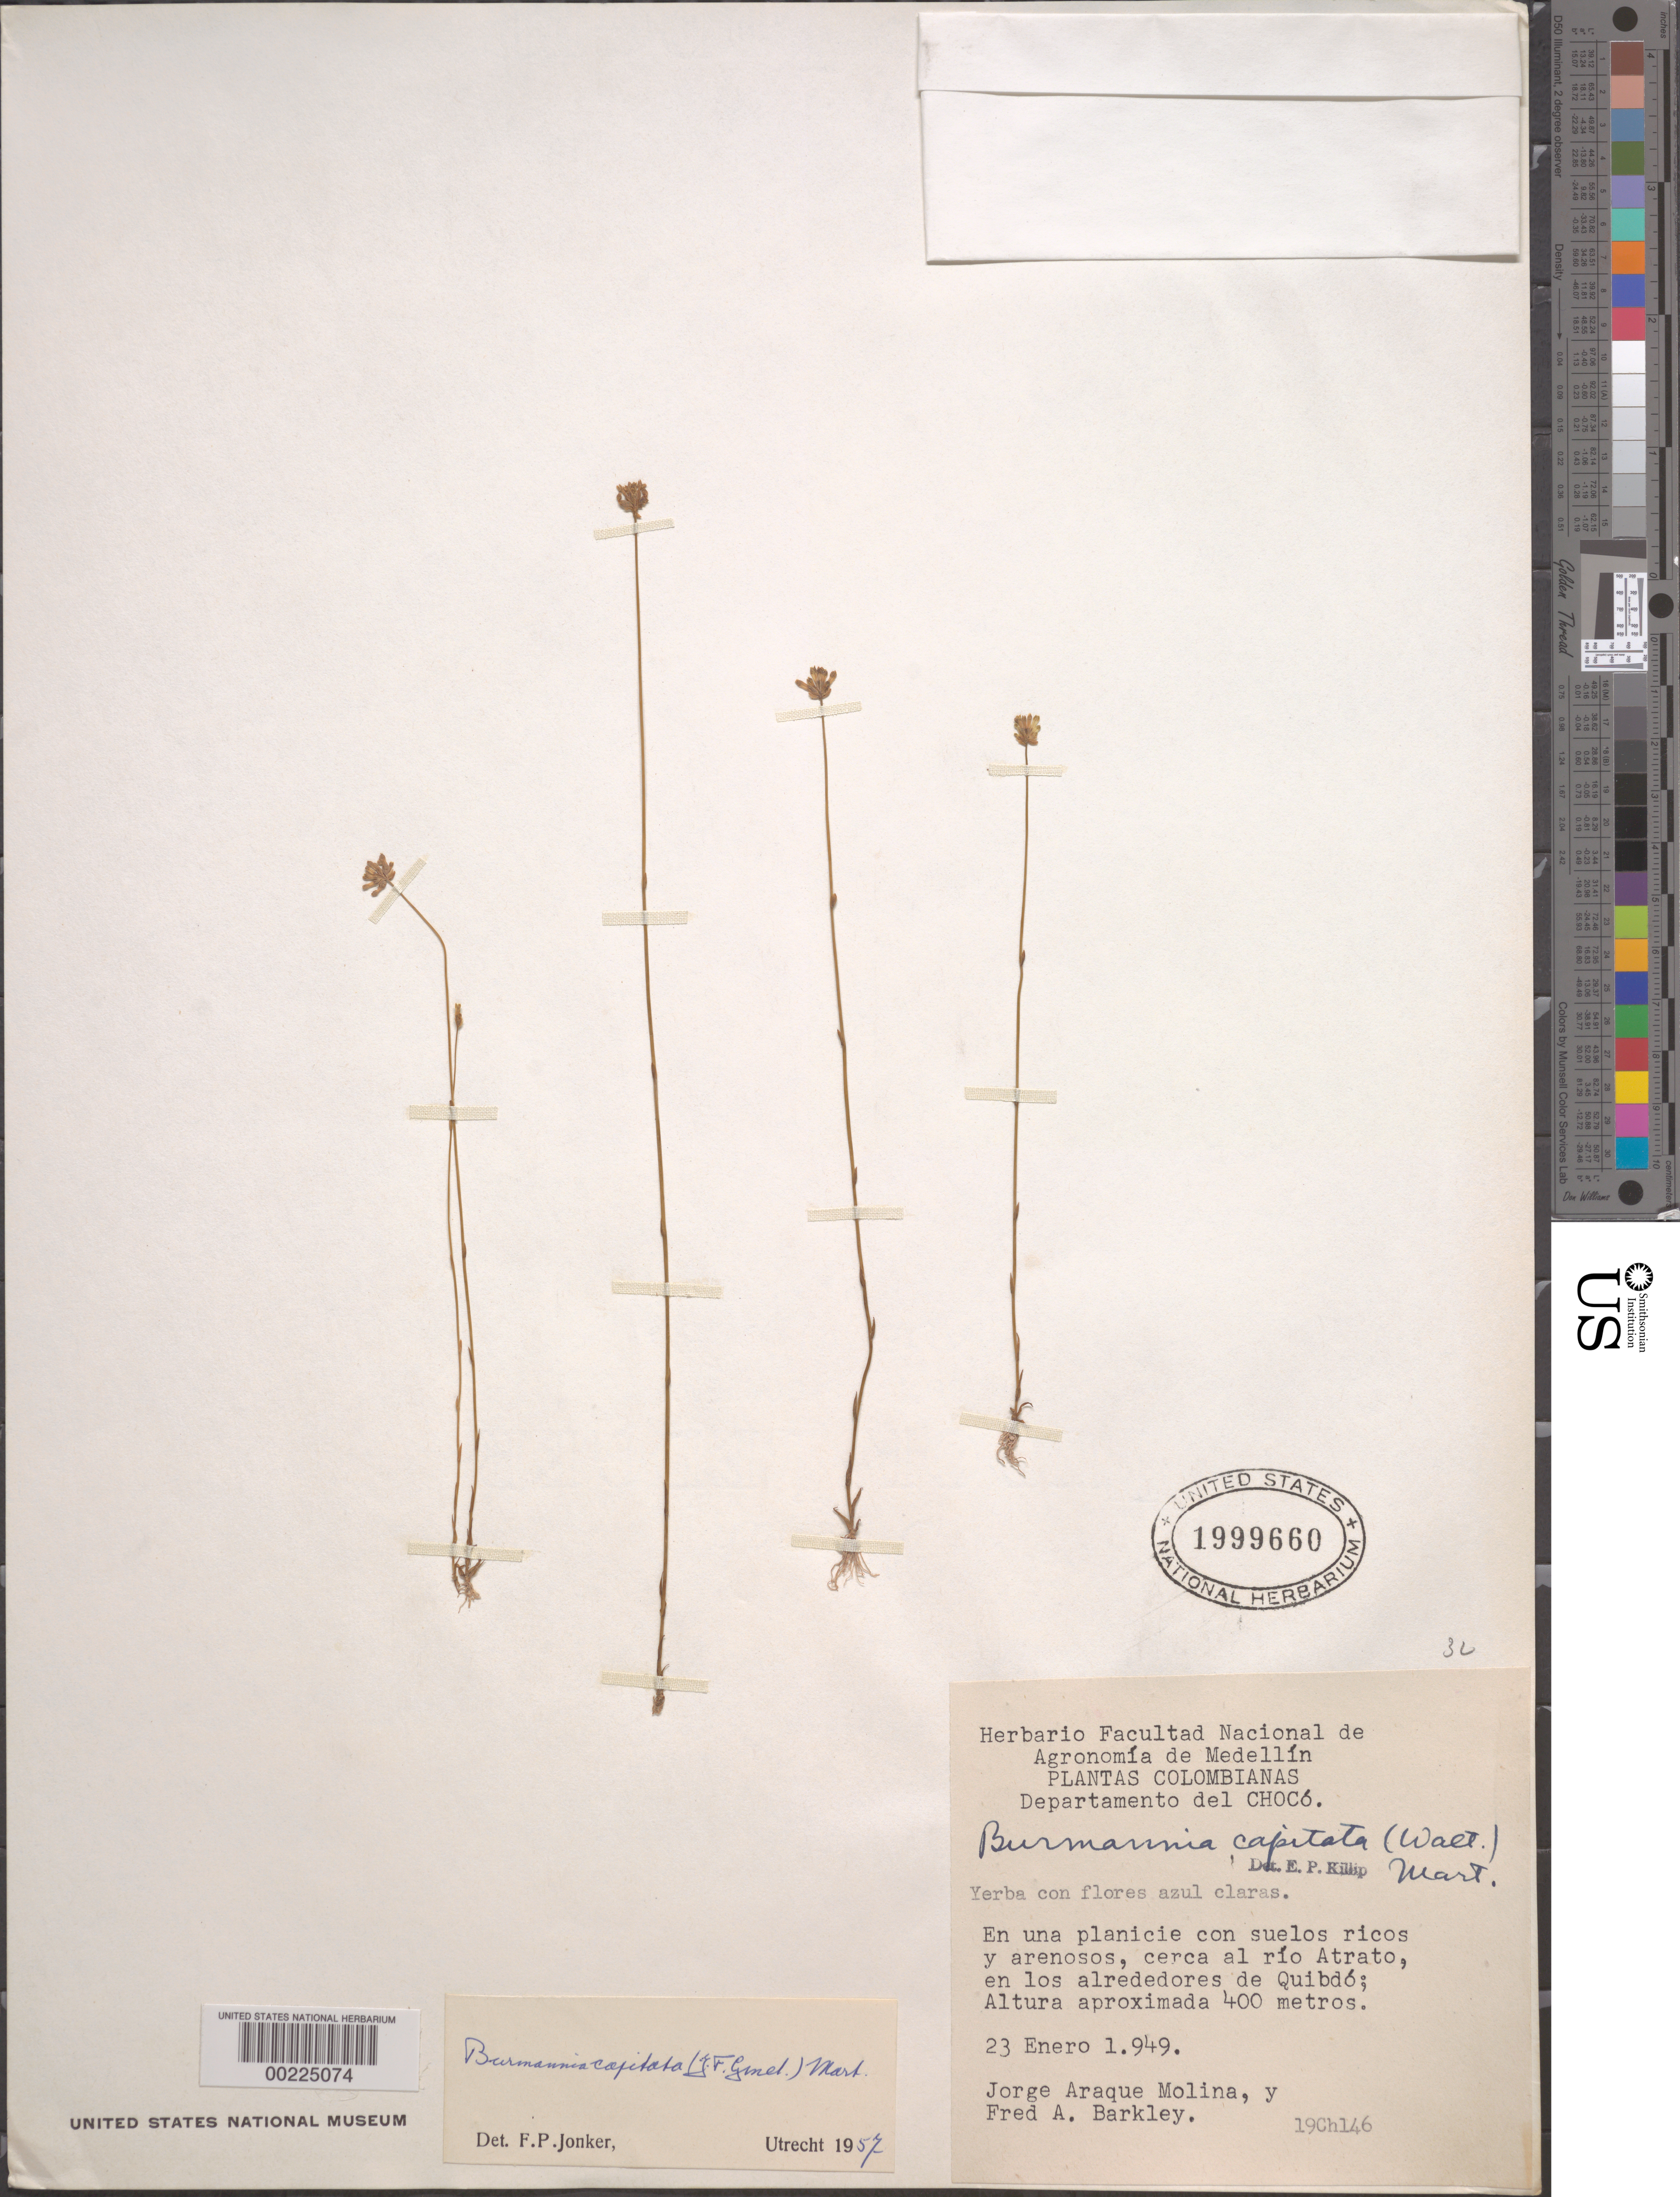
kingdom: Plantae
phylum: Tracheophyta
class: Liliopsida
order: Dioscoreales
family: Burmanniaceae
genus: Burmannia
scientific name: Burmannia capitata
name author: (Walter ex J.F. Gmel.) Mart.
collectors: J. Araque Molina & F. A. Barkley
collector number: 19ch146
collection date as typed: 23 Jan 1949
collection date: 1949-01-23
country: Colombia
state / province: Chocó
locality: Ca Rio Atrato, around Quibdo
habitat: Plain with rich soil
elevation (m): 400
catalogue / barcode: US 1999660